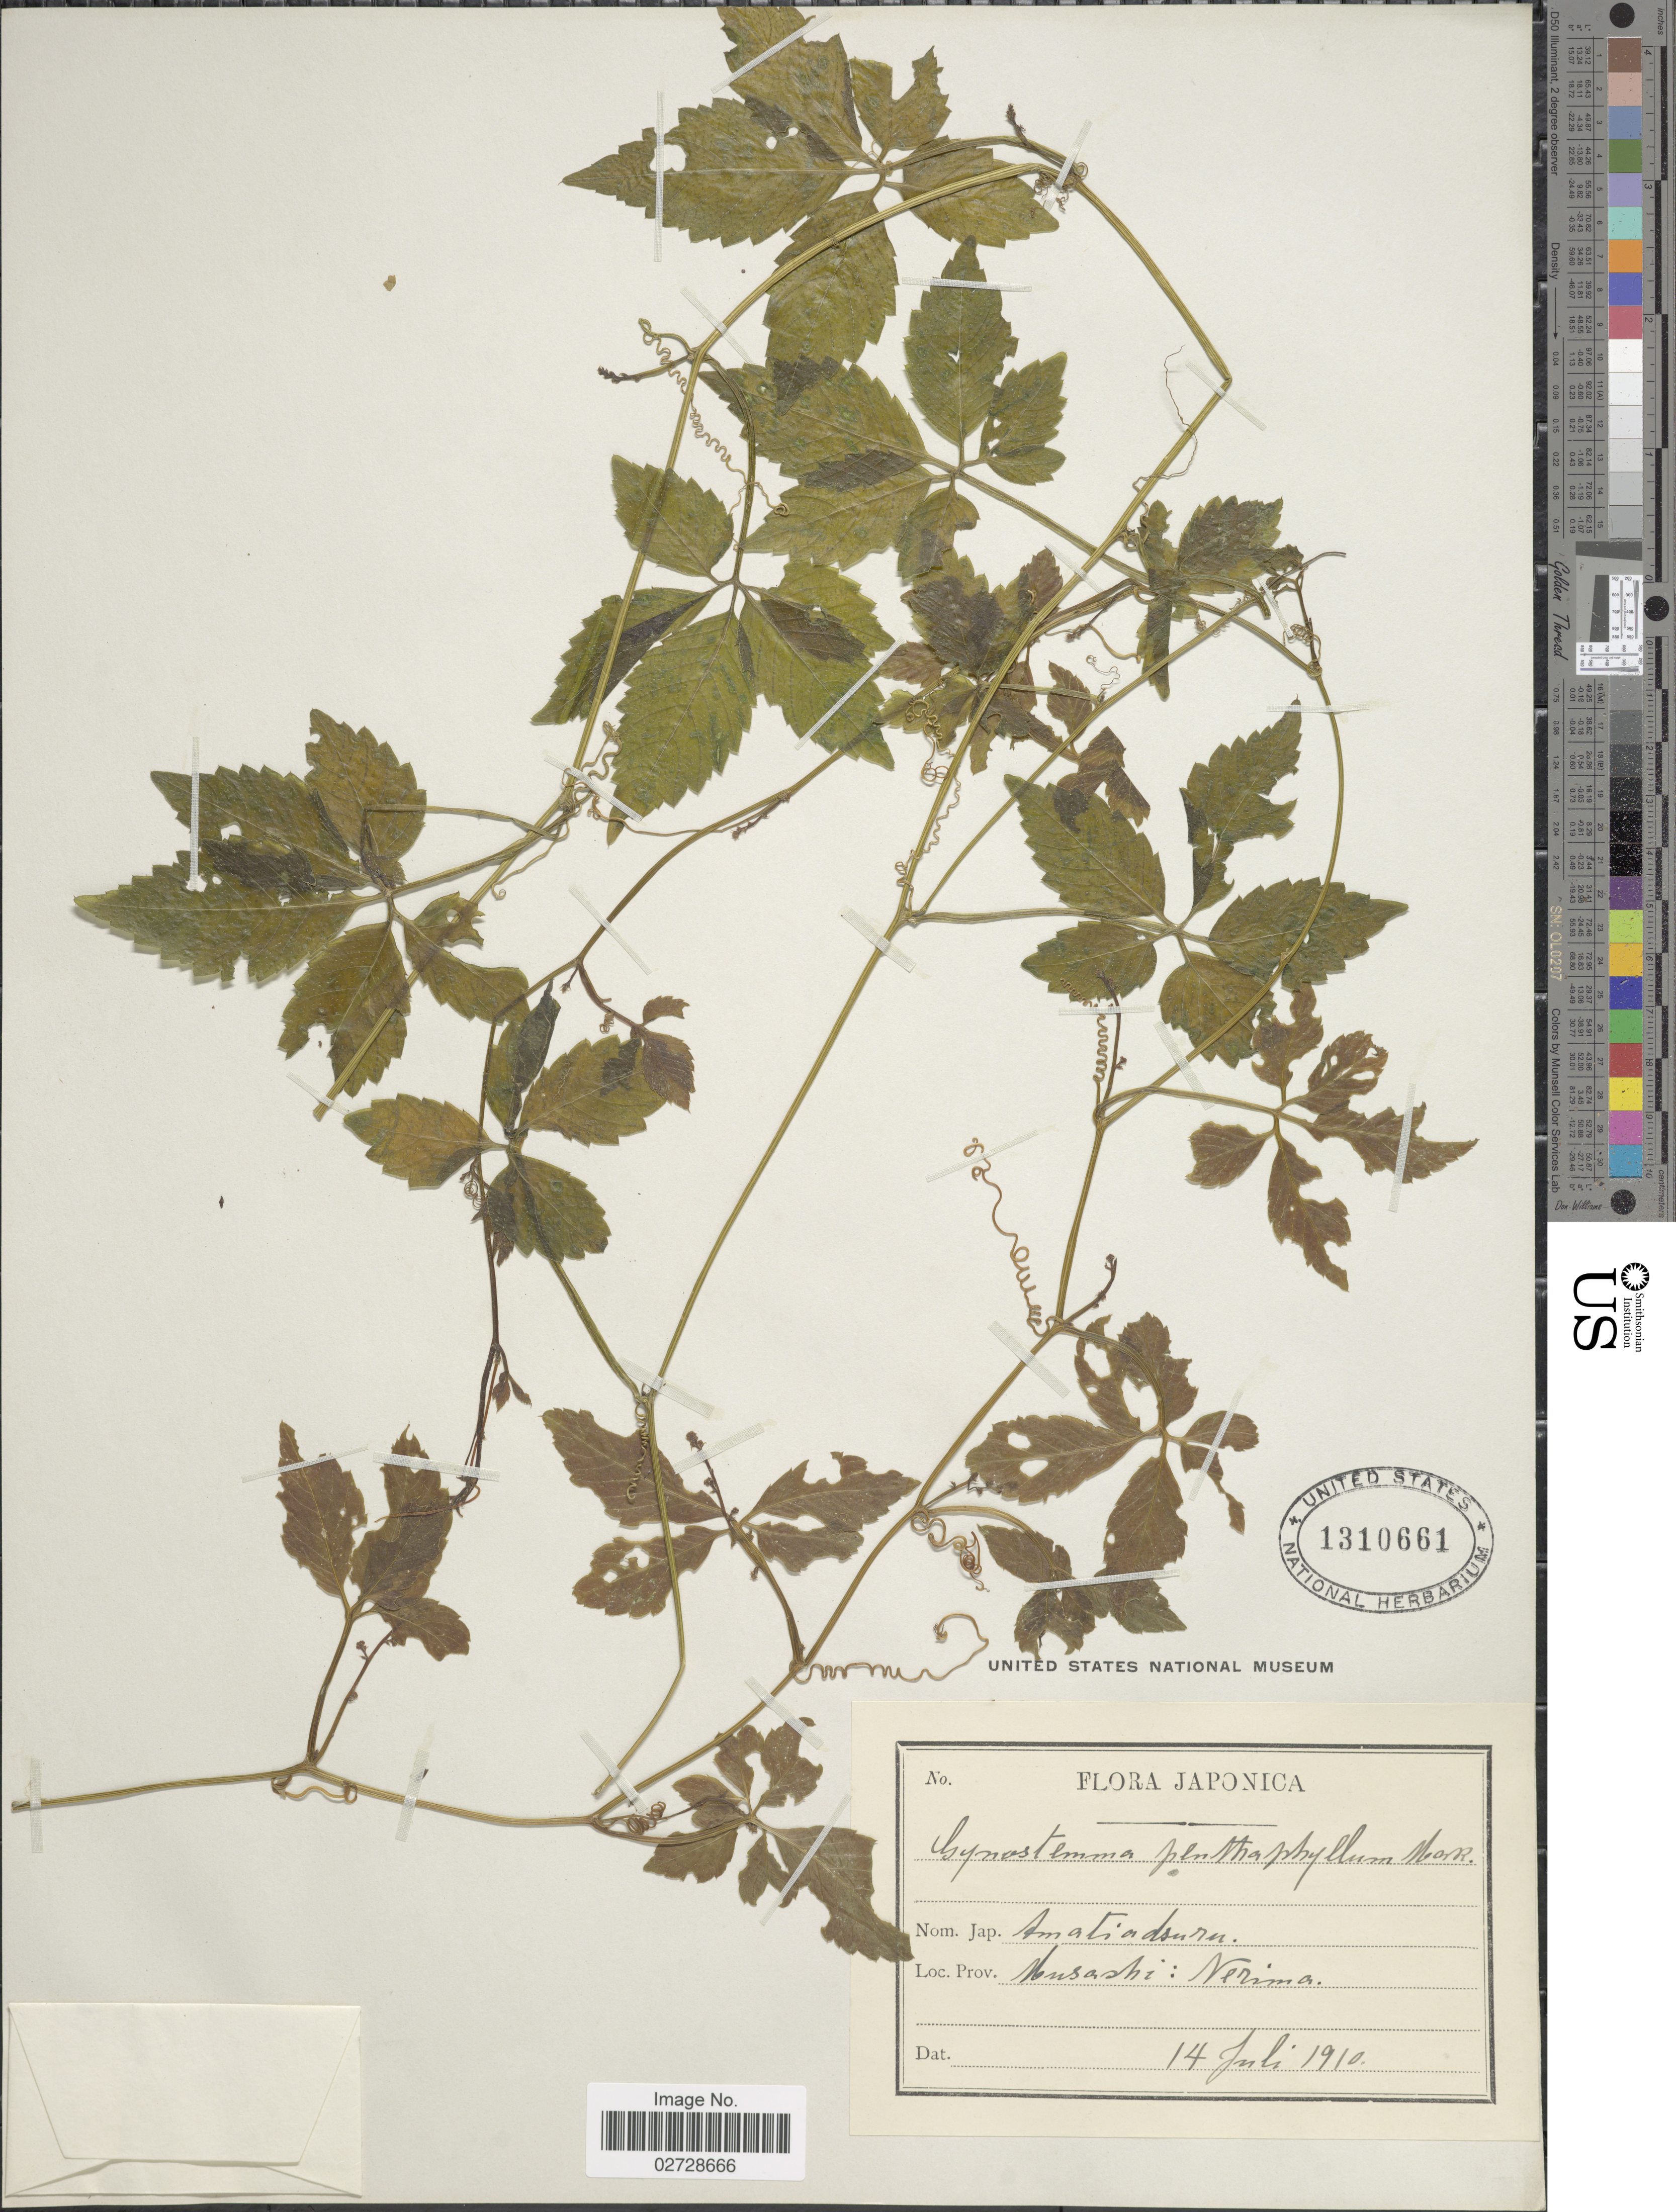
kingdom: Plantae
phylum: Tracheophyta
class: Magnoliopsida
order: Cucurbitales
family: Cucurbitaceae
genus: Gynostemma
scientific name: Gynostemma pentaphyllum var. pentaphyllum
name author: (Thunb.) Makino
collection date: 1910-07-14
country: Japan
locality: Japonica, Prov. Musashi, Nerima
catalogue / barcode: US 1310661